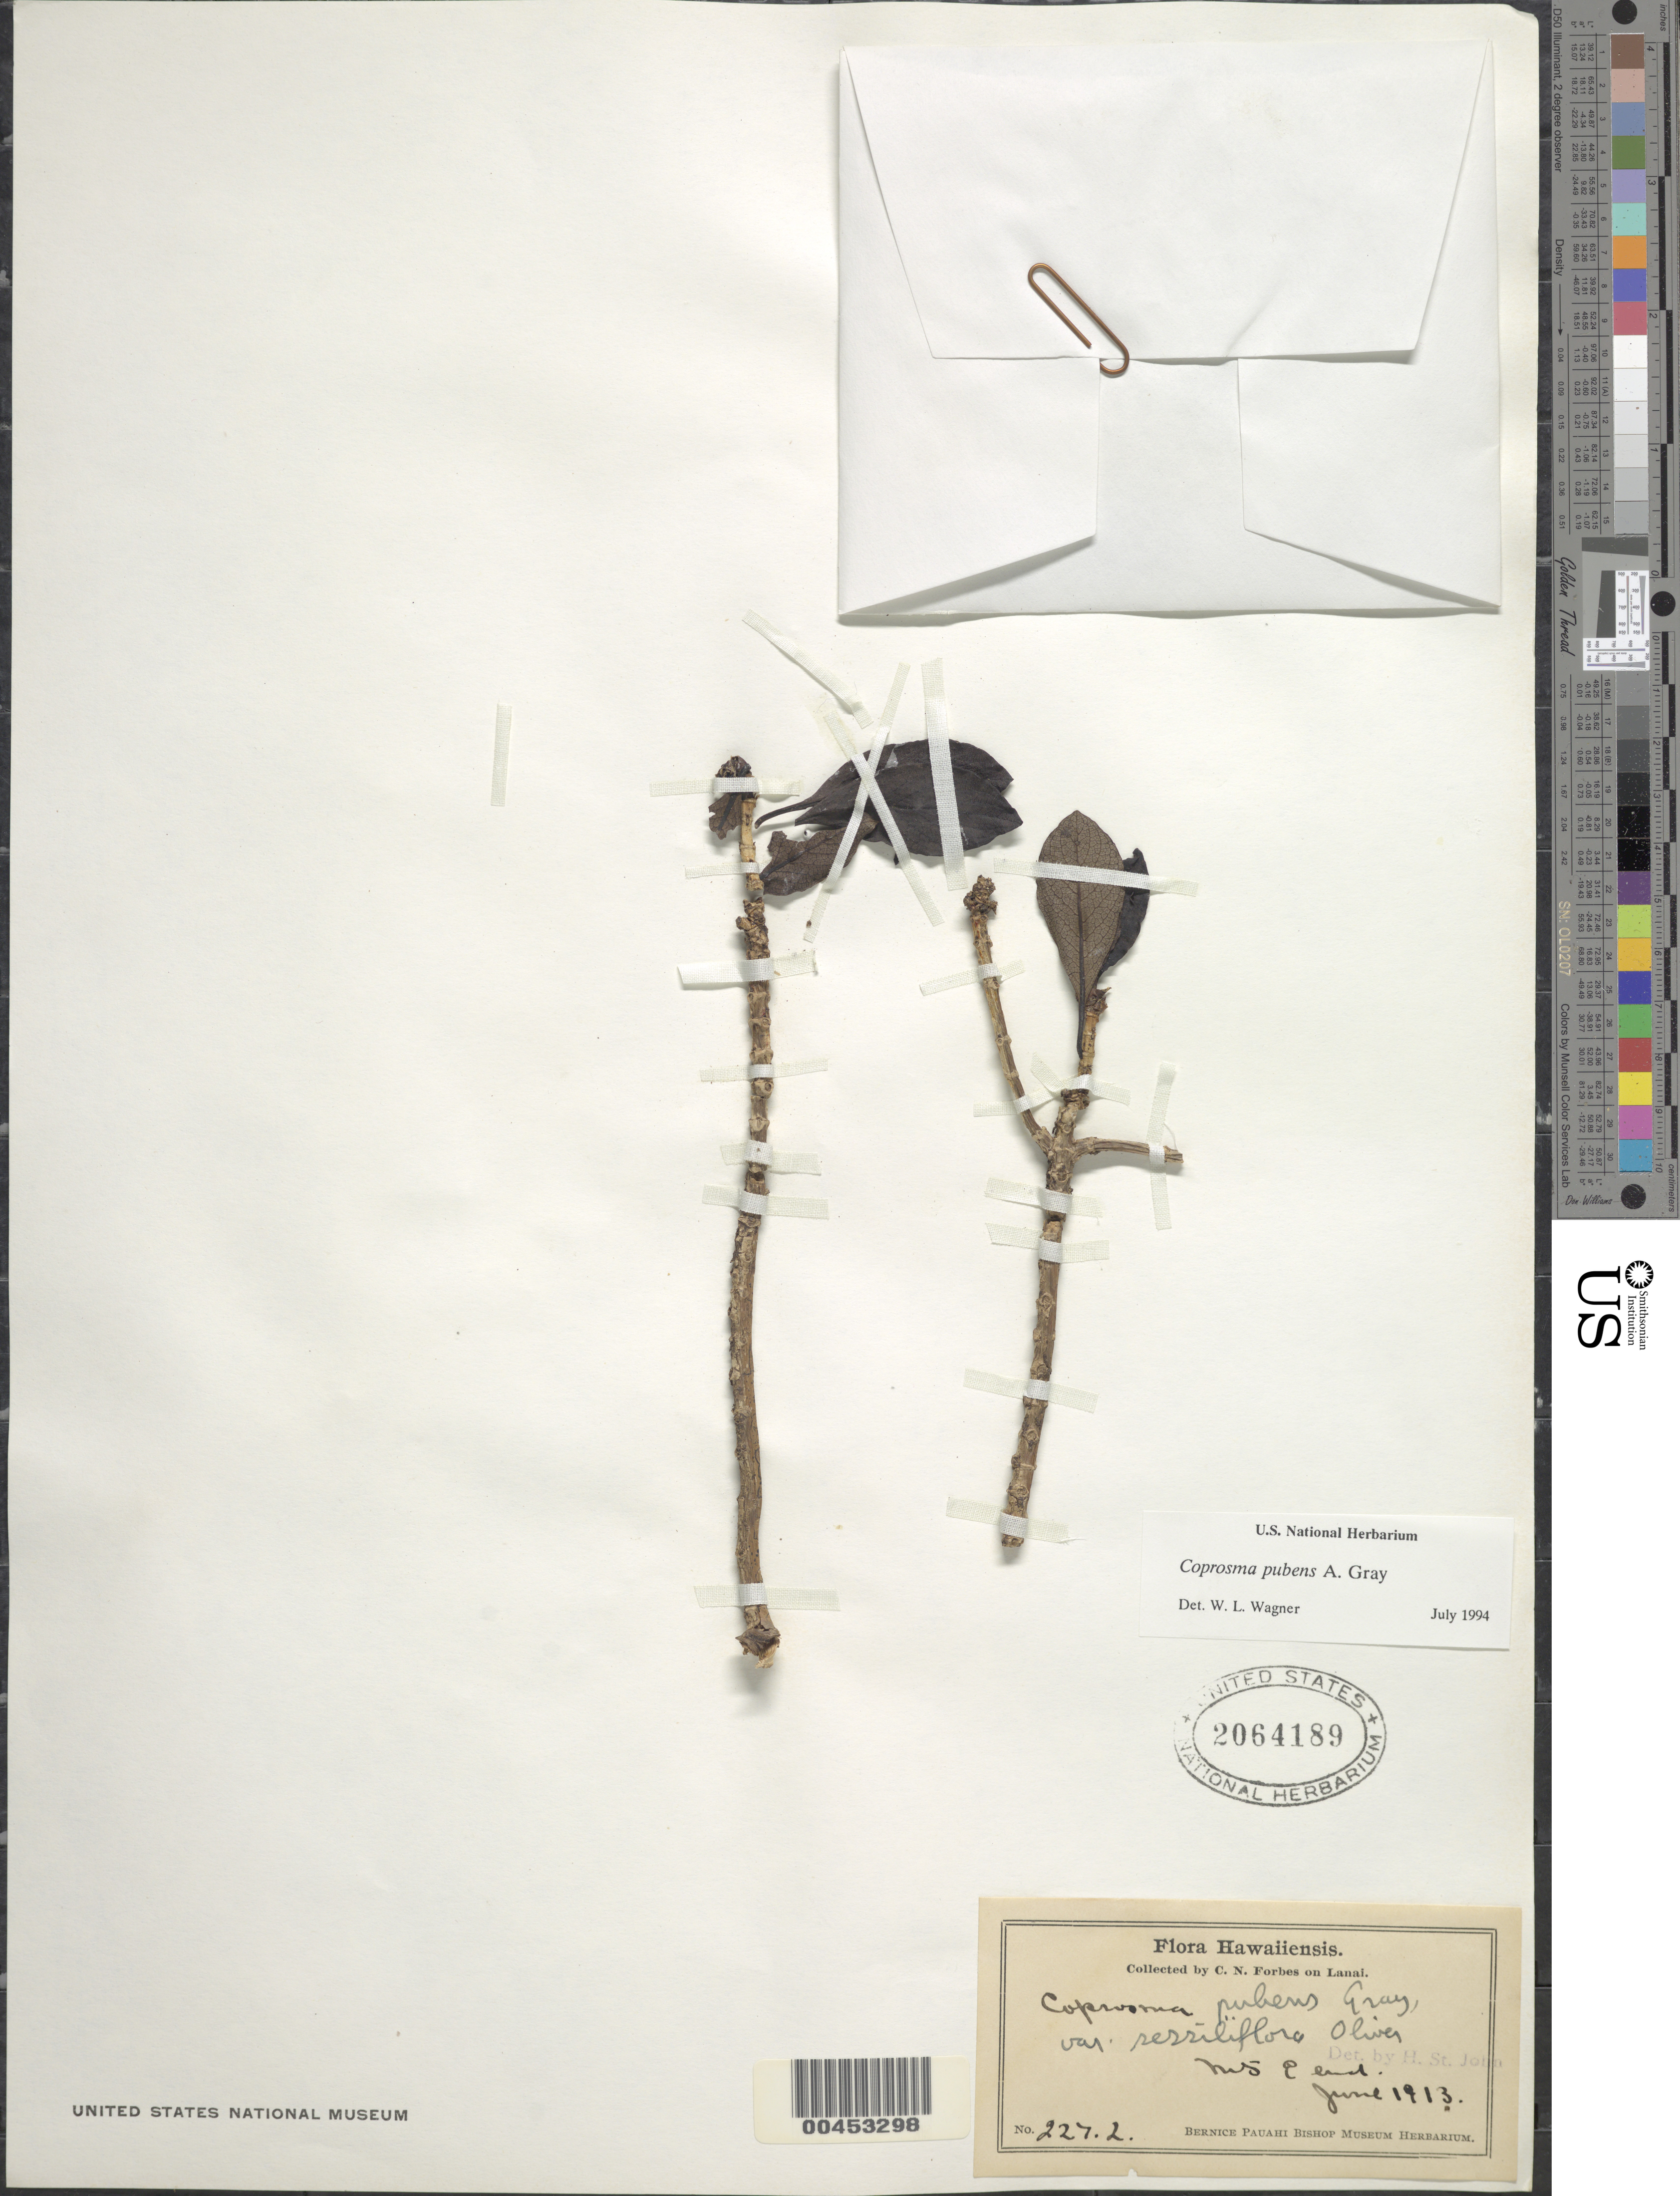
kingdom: Plantae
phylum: Tracheophyta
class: Magnoliopsida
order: Gentianales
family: Rubiaceae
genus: Coprosma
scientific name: Coprosma pubens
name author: A. Gray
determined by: Wagner, W. L., (BOT), Smithsonian Institution - National Museum of Natural History (UNITED STATES)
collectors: C. N. Forbes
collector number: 227.L.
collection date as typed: Jun 1913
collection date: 1913-06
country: United States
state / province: Hawaii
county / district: Maui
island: Lana'i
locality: Mts E end of Lanai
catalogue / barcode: US 2064189